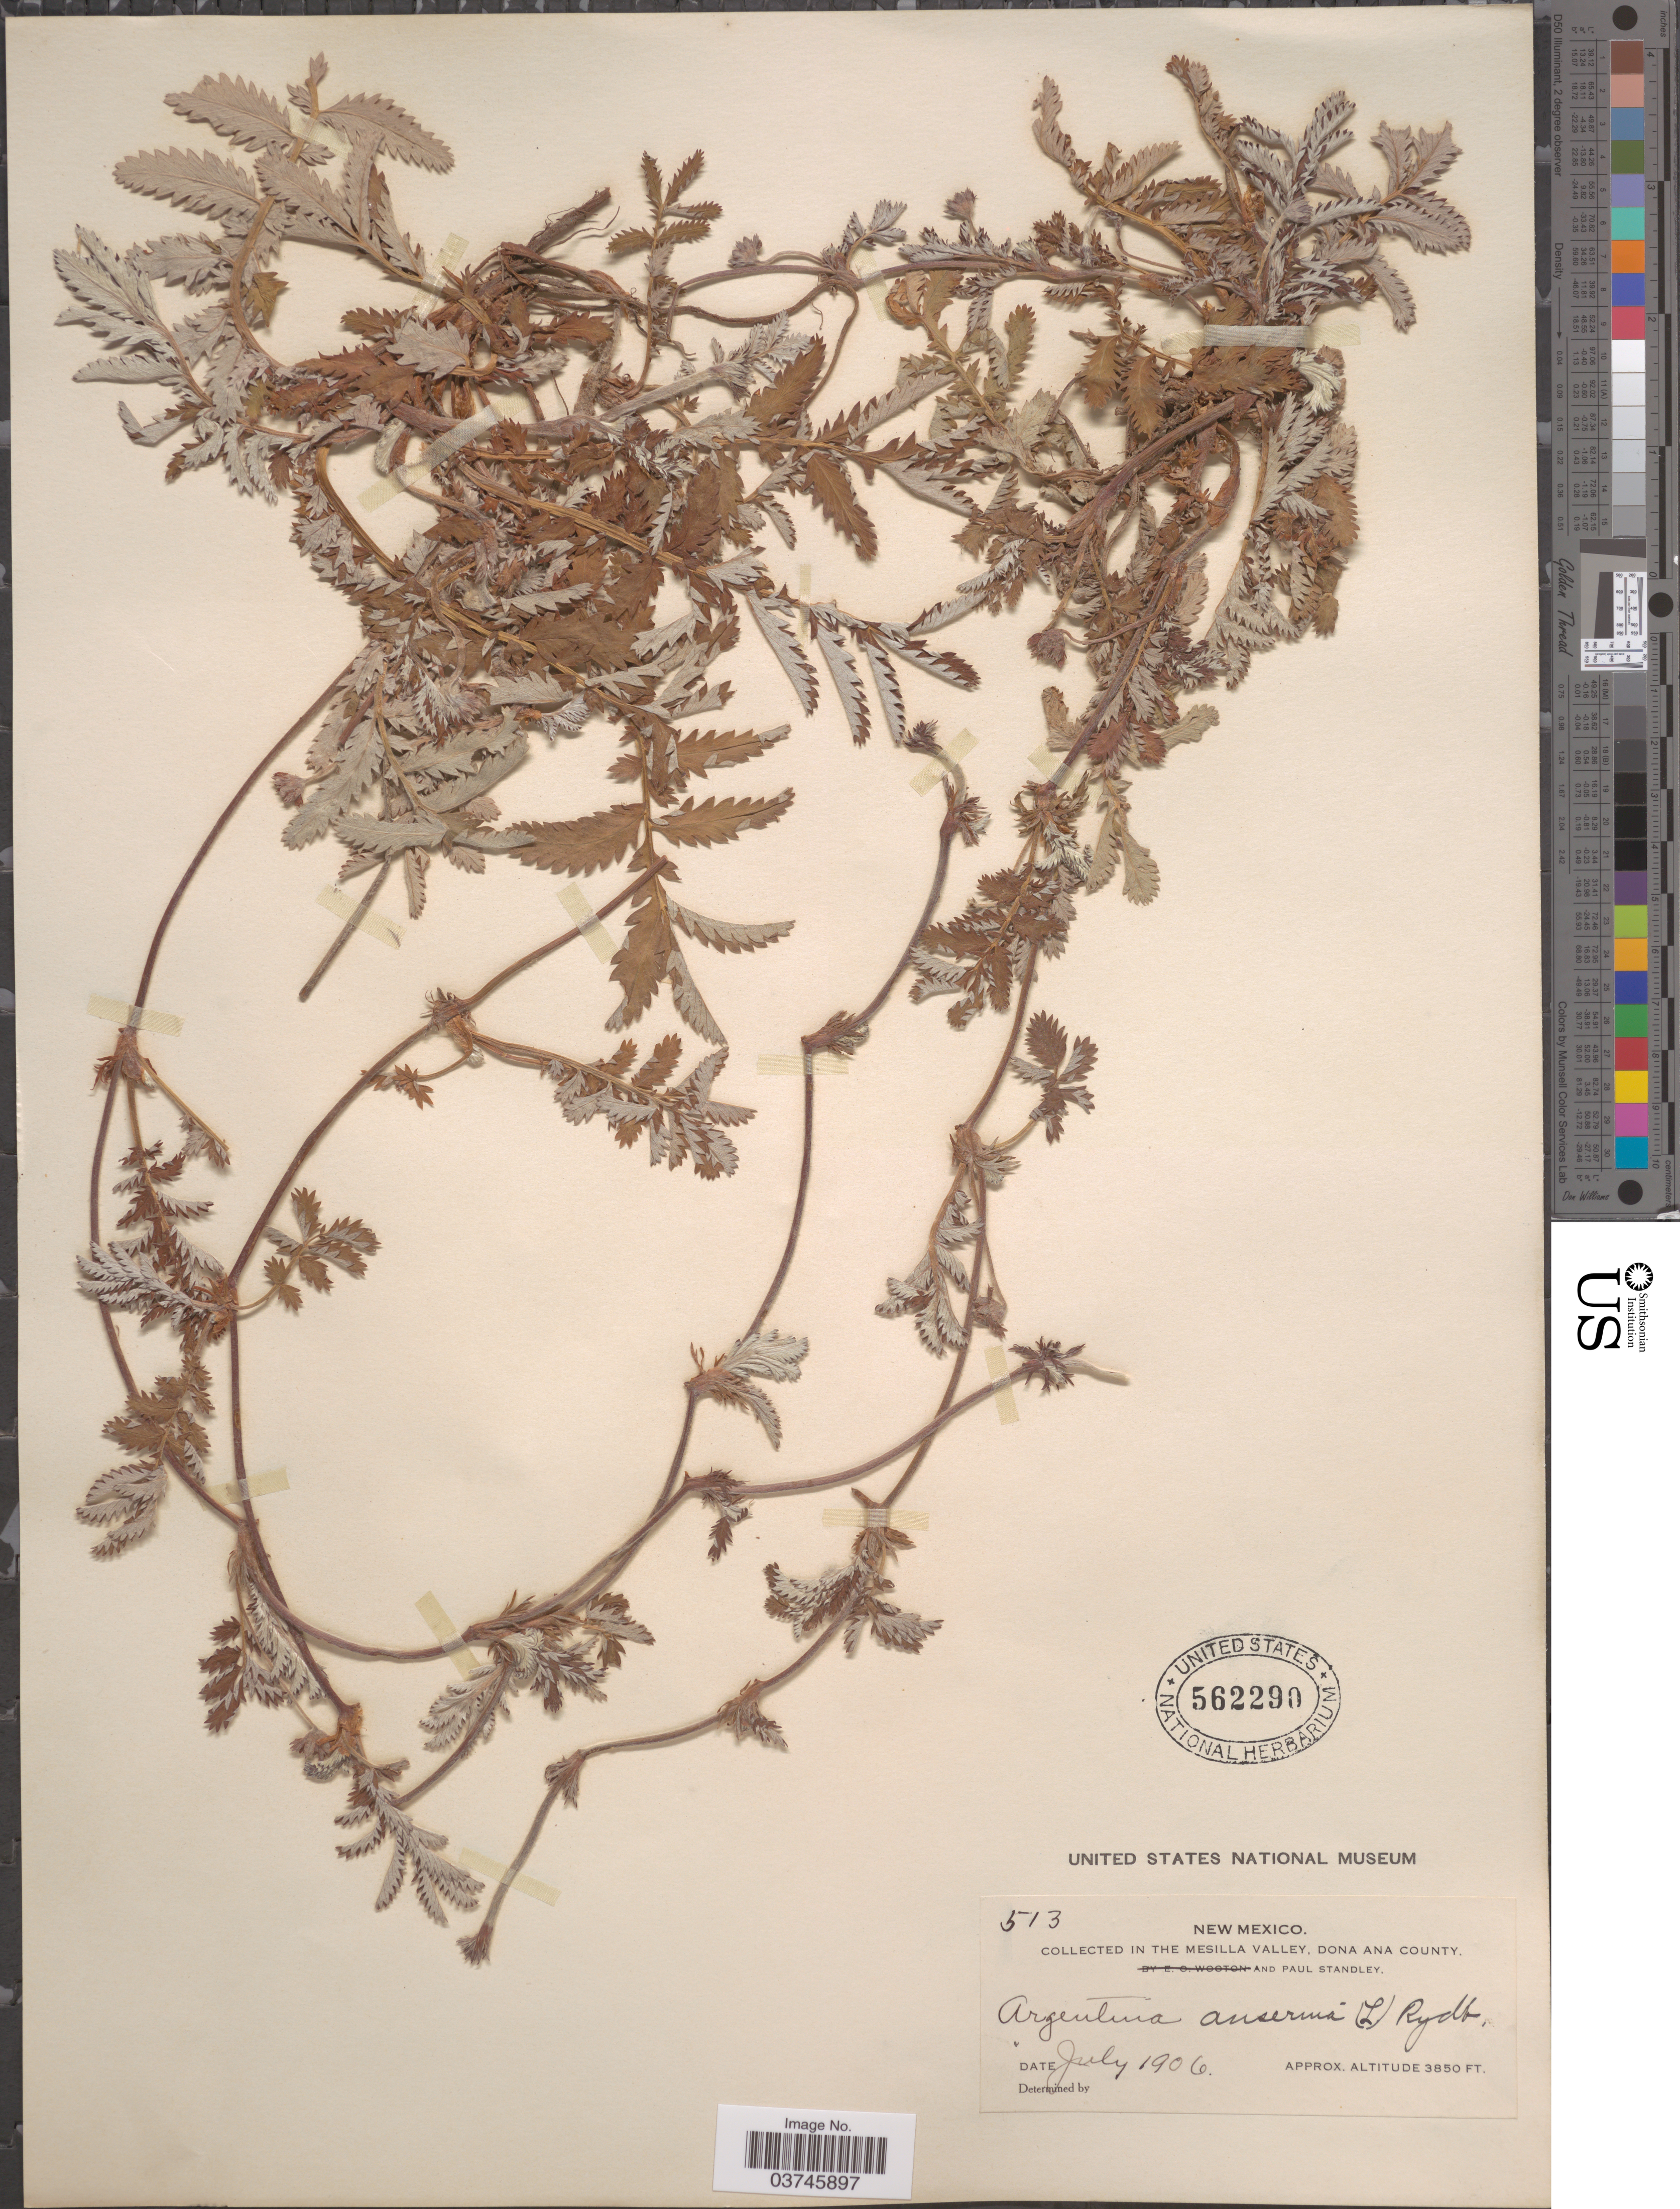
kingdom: Plantae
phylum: Tracheophyta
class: Magnoliopsida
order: Rosales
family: Rosaceae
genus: Argentina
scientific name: Argentina anserina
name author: (L.) Rydb.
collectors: P. C. Standley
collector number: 513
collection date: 1906-07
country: United States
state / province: New Mexico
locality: The Mesilla Valley, Dona Ana County.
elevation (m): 1173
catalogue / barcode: US 562290